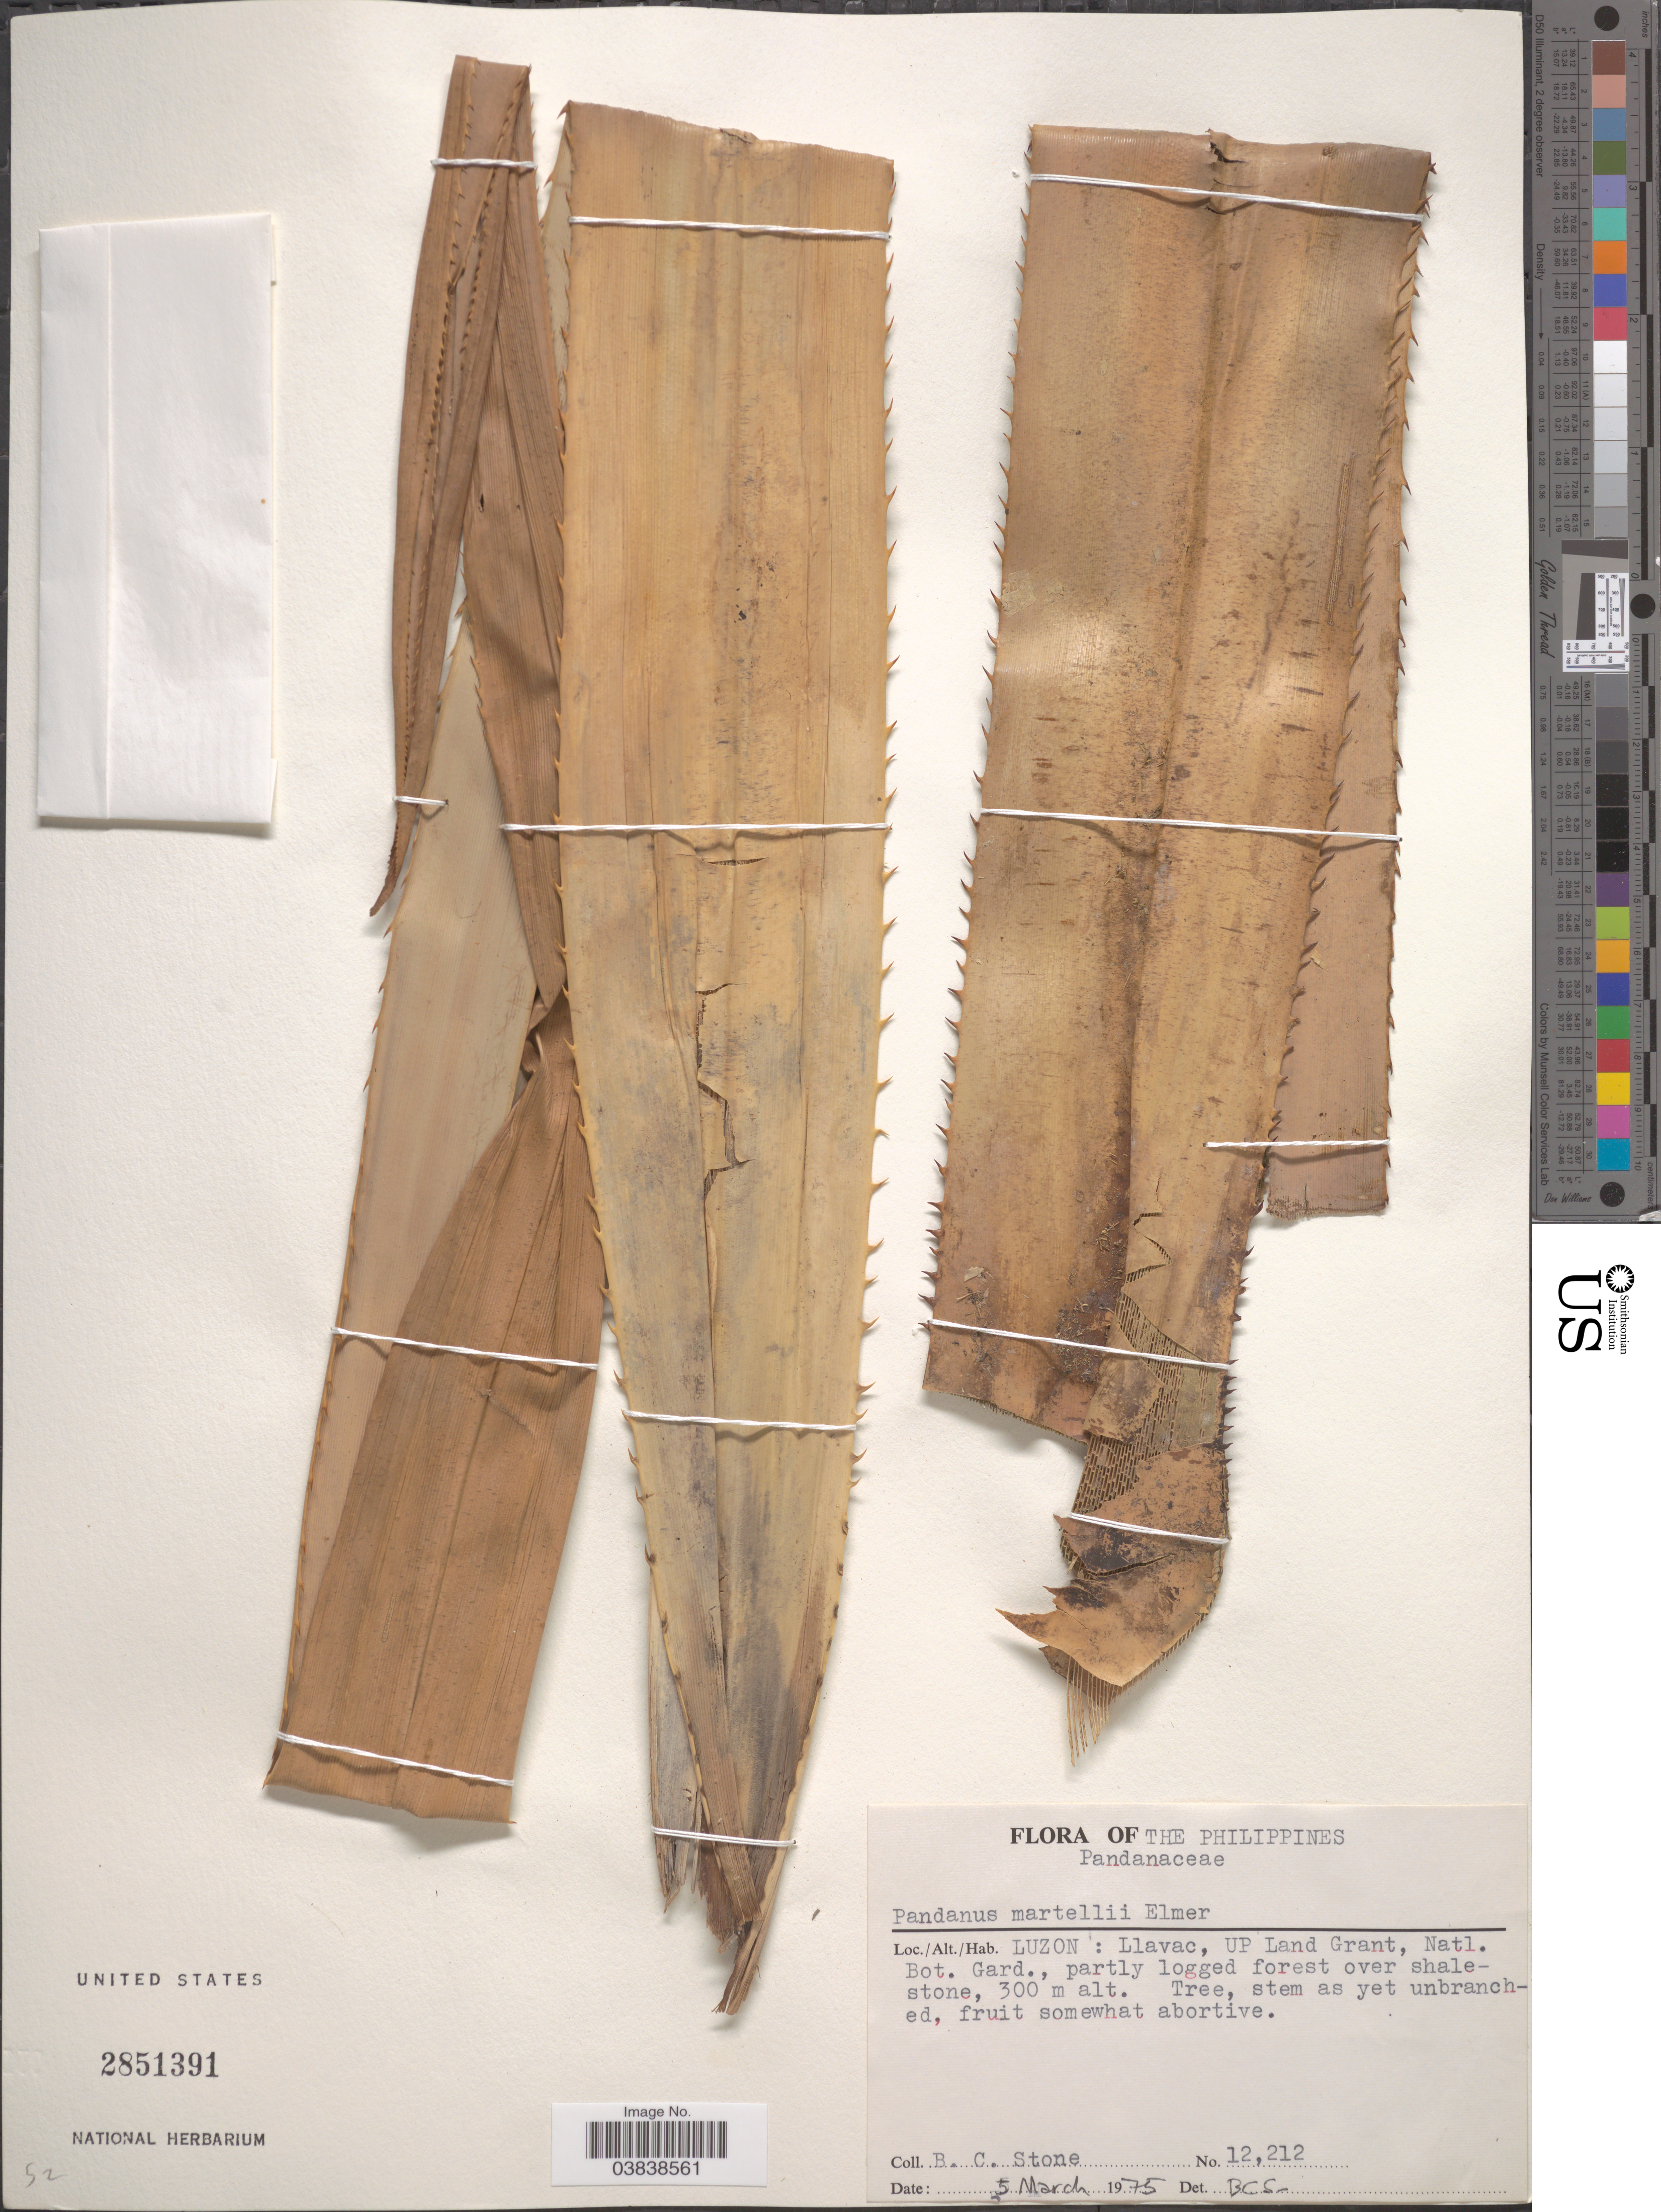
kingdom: Plantae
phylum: Tracheophyta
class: Liliopsida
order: Pandanales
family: Pandanaceae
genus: Pandanus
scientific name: Pandanus martellii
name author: Elmer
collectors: B. C. Stone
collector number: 12212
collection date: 1975-03-05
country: Philippines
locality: Luzon: Llavac, UP Land Grant, Natl. Bot. Gard.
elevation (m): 300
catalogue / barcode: US 2851391